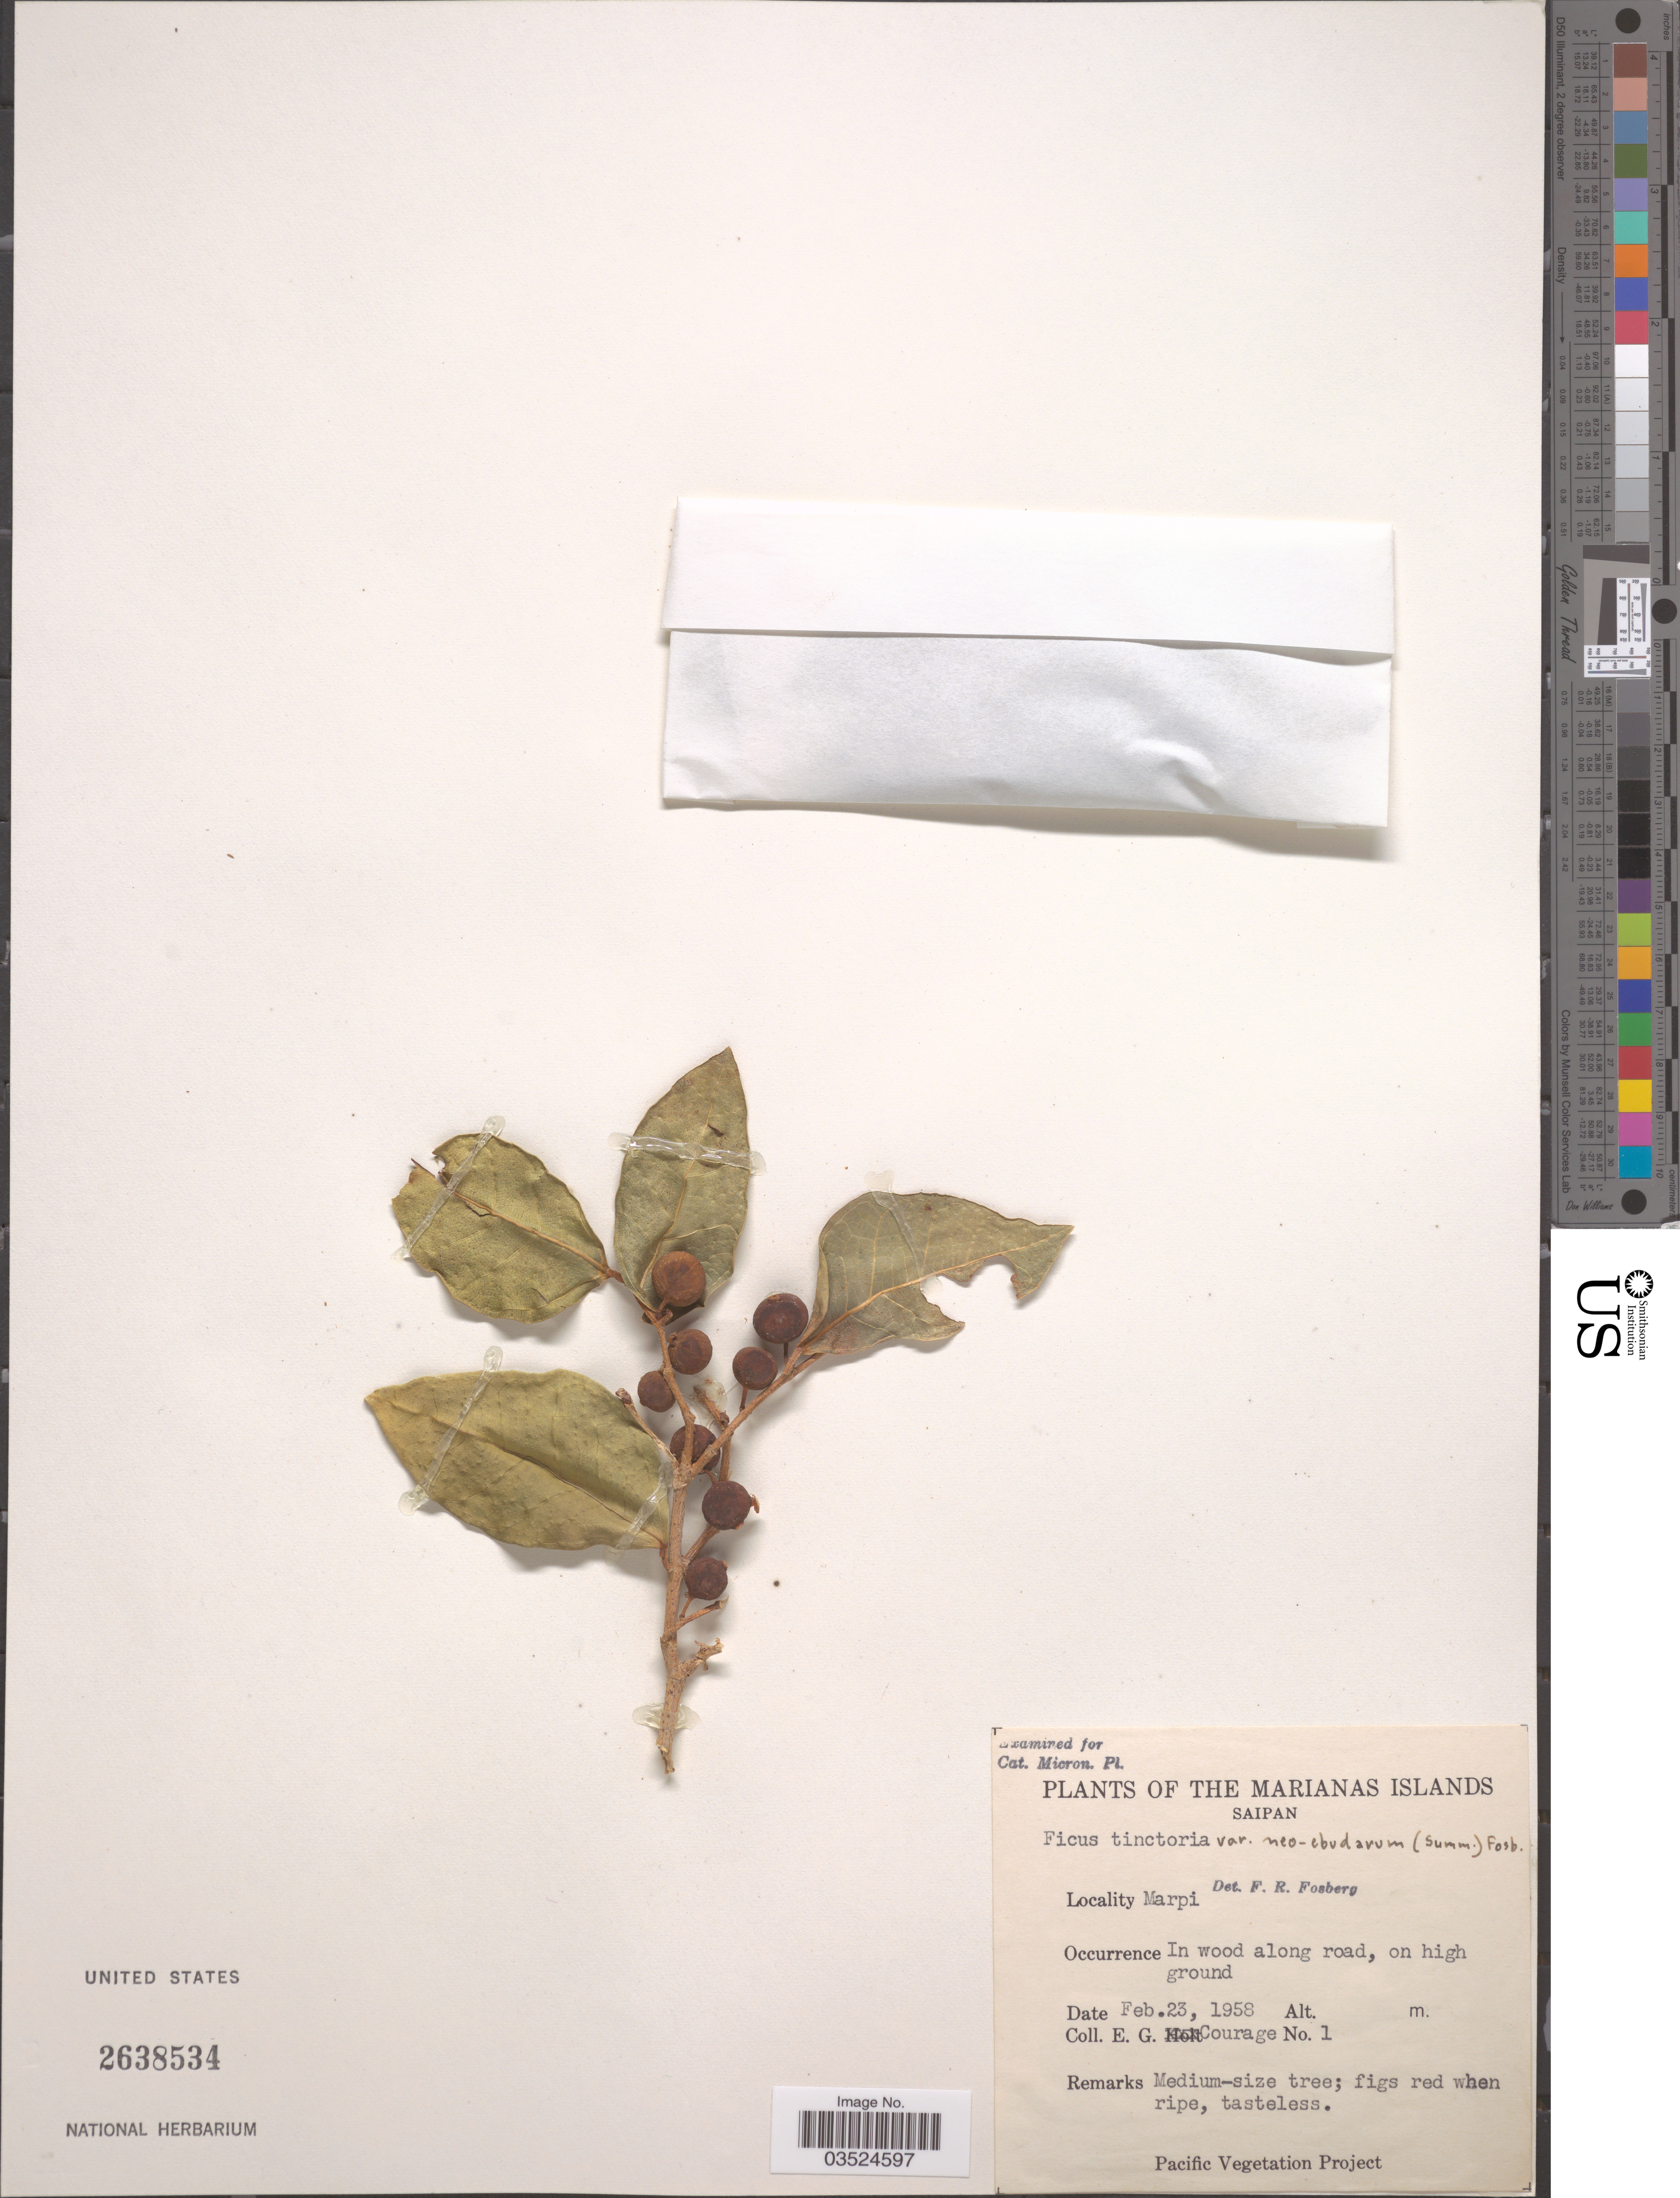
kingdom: Plantae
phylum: Tracheophyta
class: Magnoliopsida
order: Rosales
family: Moraceae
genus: Ficus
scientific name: Ficus tinctoria var. neoebudarum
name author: (Summerh.) Fosberg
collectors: E. Courage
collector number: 1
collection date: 1958-02-23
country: Northern Mariana Islands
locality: The Marianas Islands. Saipan. Marpi.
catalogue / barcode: US 2638534